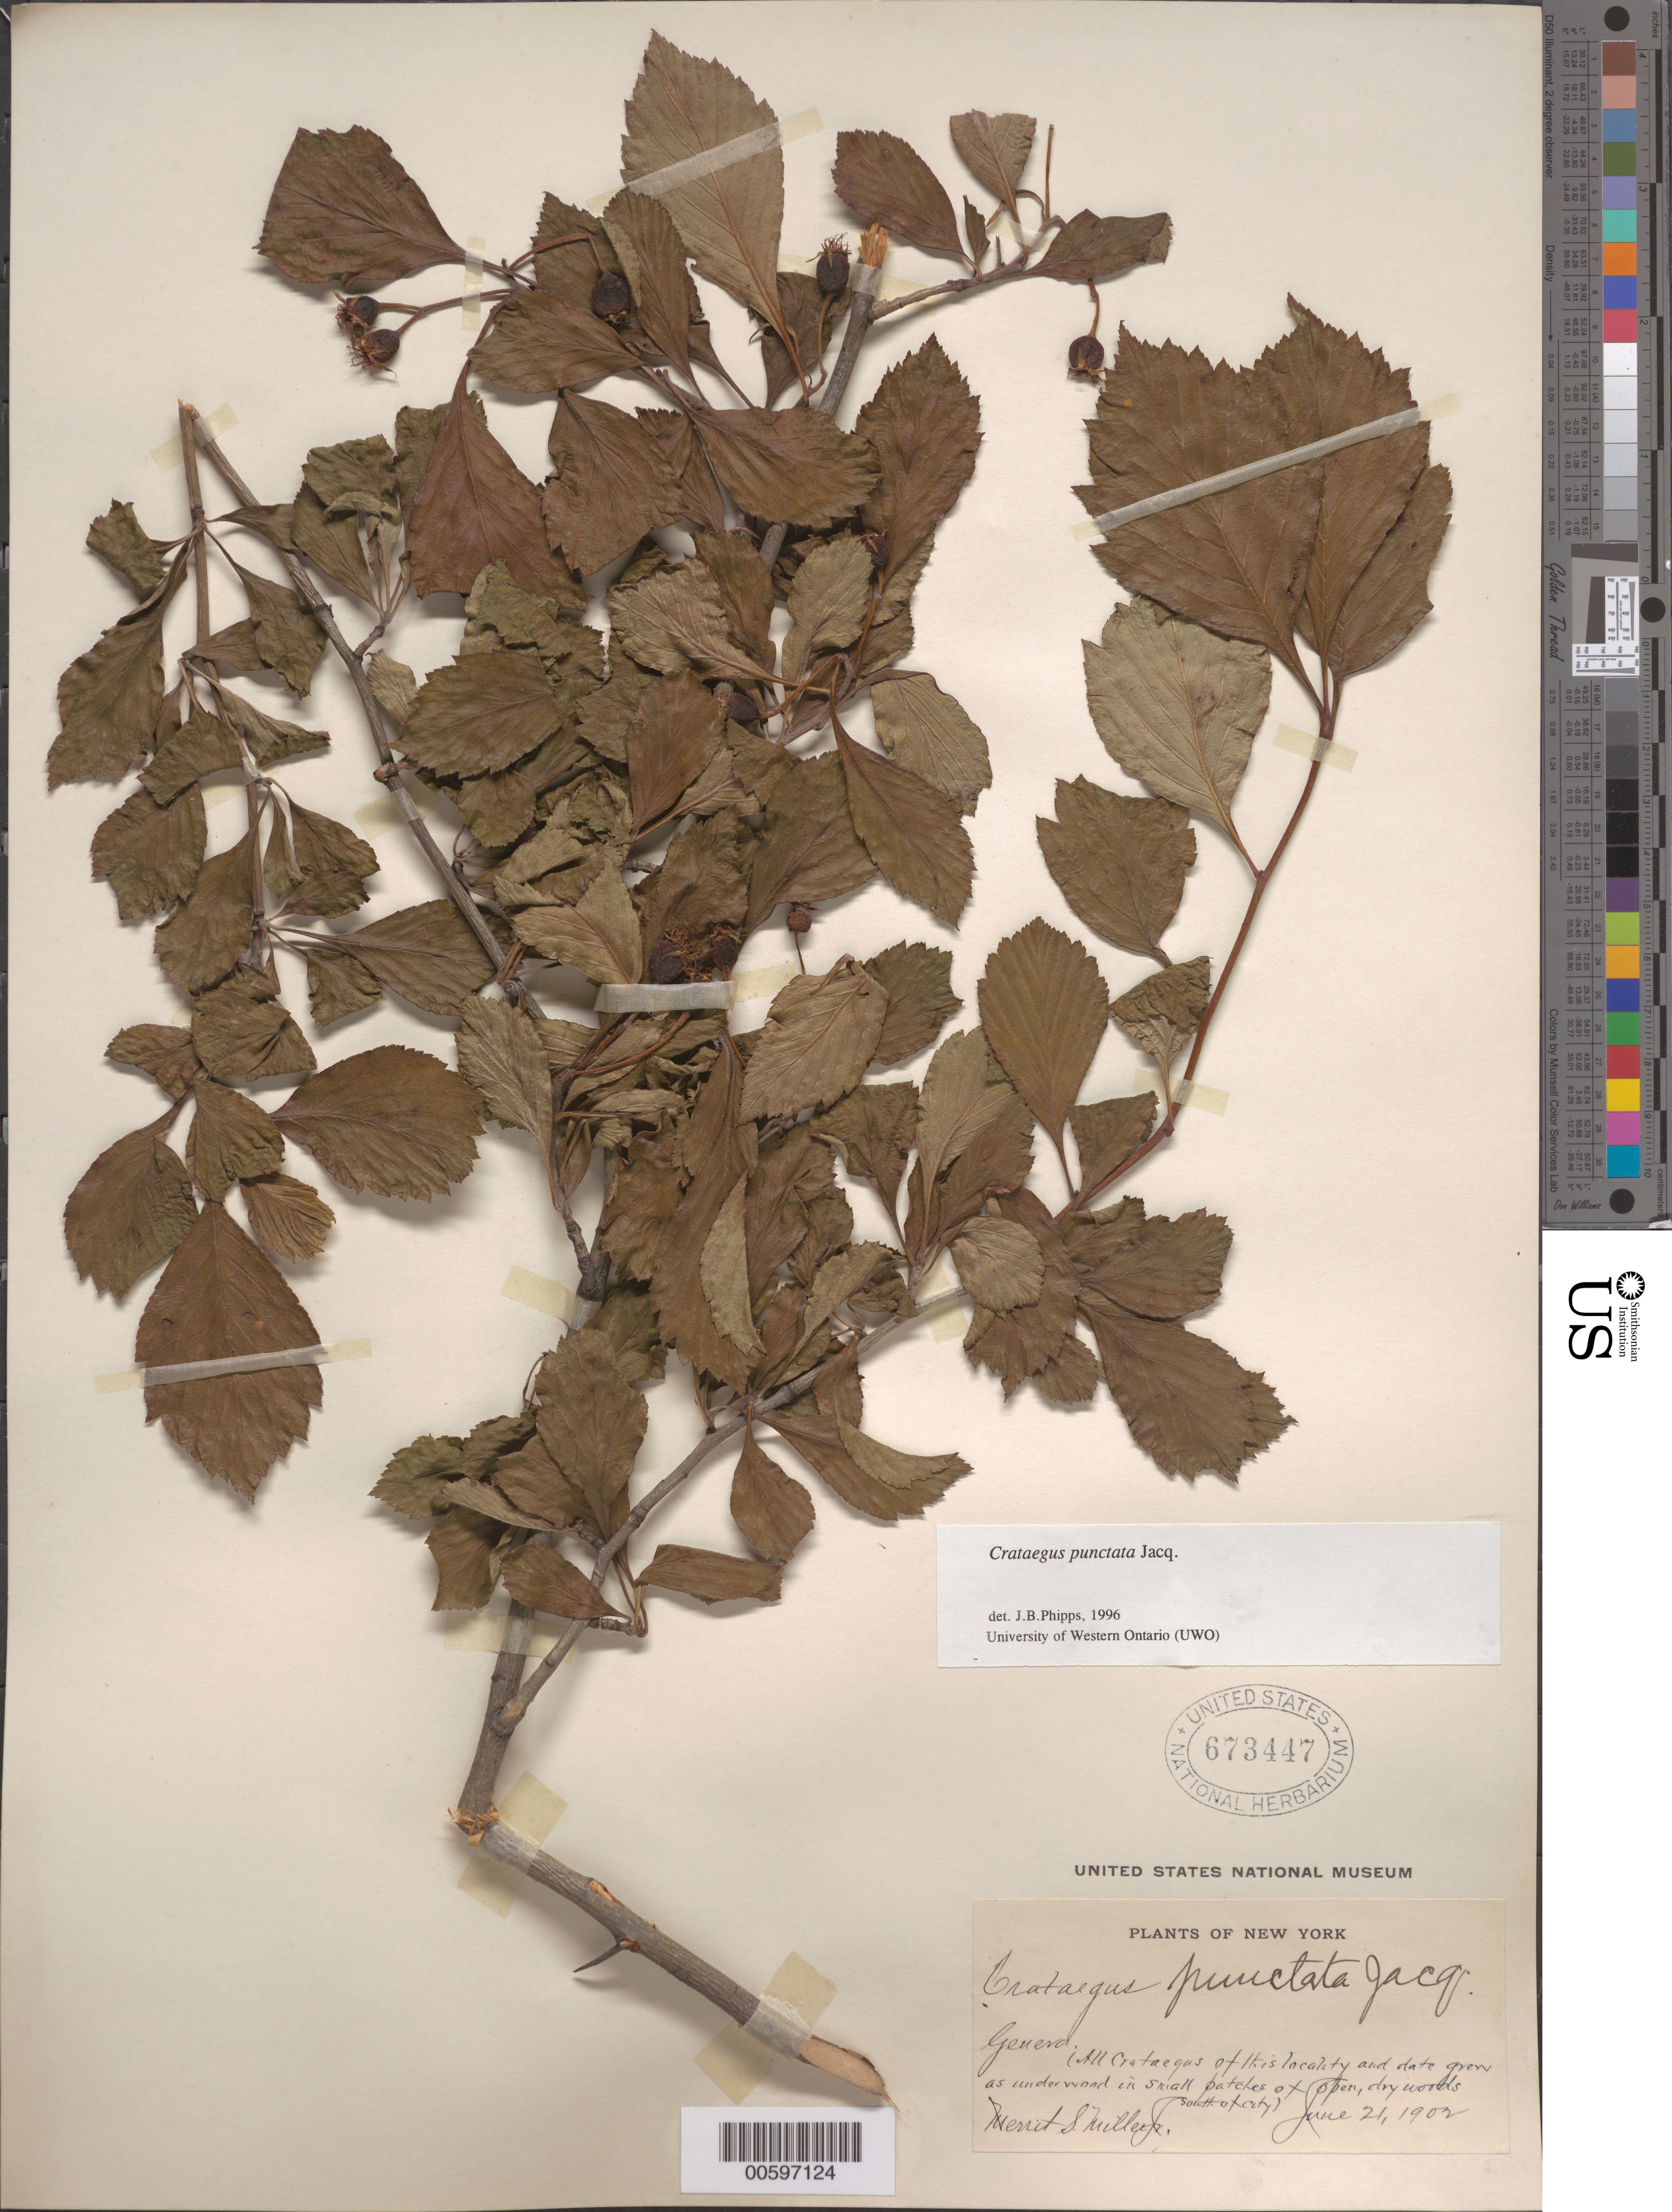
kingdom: Plantae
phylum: Tracheophyta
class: Magnoliopsida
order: Rosales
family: Rosaceae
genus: Crataegus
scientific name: Crataegus punctata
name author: Jacq.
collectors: M. S. Miller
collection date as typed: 21 Jun 1902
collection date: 1902-06-21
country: United States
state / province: New York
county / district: Ontario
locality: Geneva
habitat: Underwood in small patches of open dry woods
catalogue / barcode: US 673447